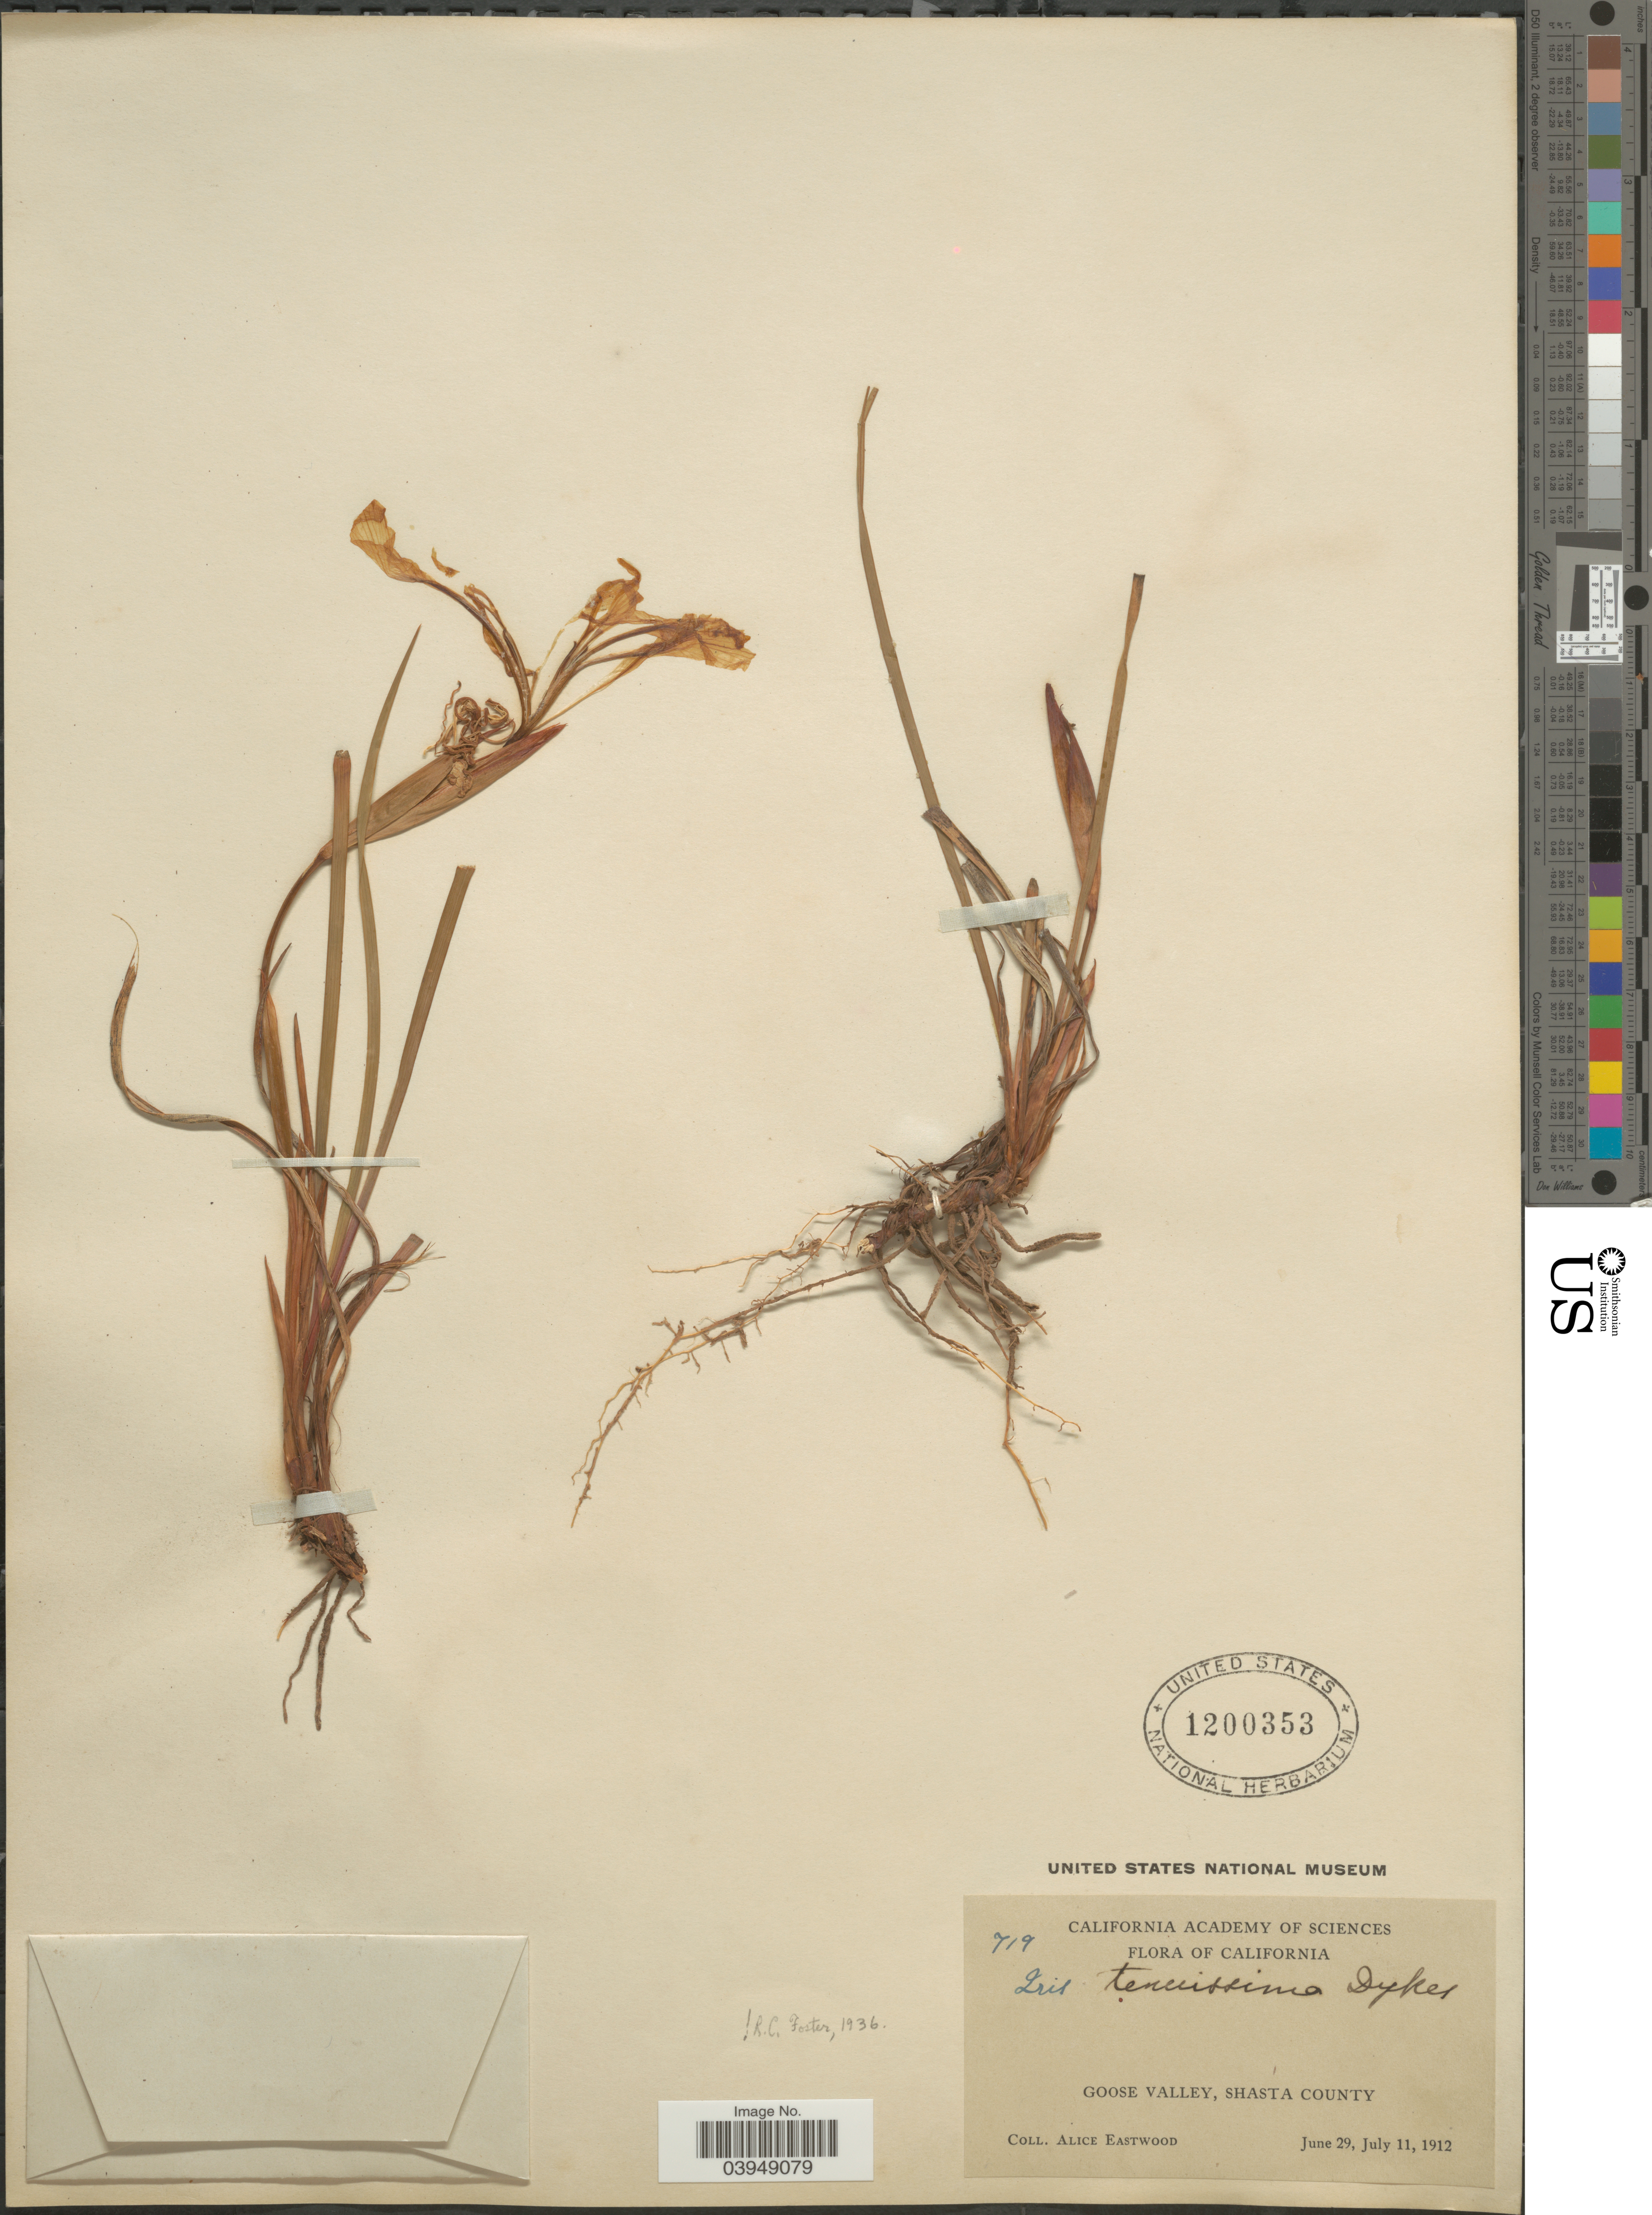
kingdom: Plantae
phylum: Tracheophyta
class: Liliopsida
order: Asparagales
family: Iridaceae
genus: Iris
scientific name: Iris tenuissima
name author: Dykes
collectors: A. Eastwood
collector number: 719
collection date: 1912-06-29/1912-07-11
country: United States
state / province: California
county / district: Shasta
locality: Goose Valley, Shasta County.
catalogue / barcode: US 1200353